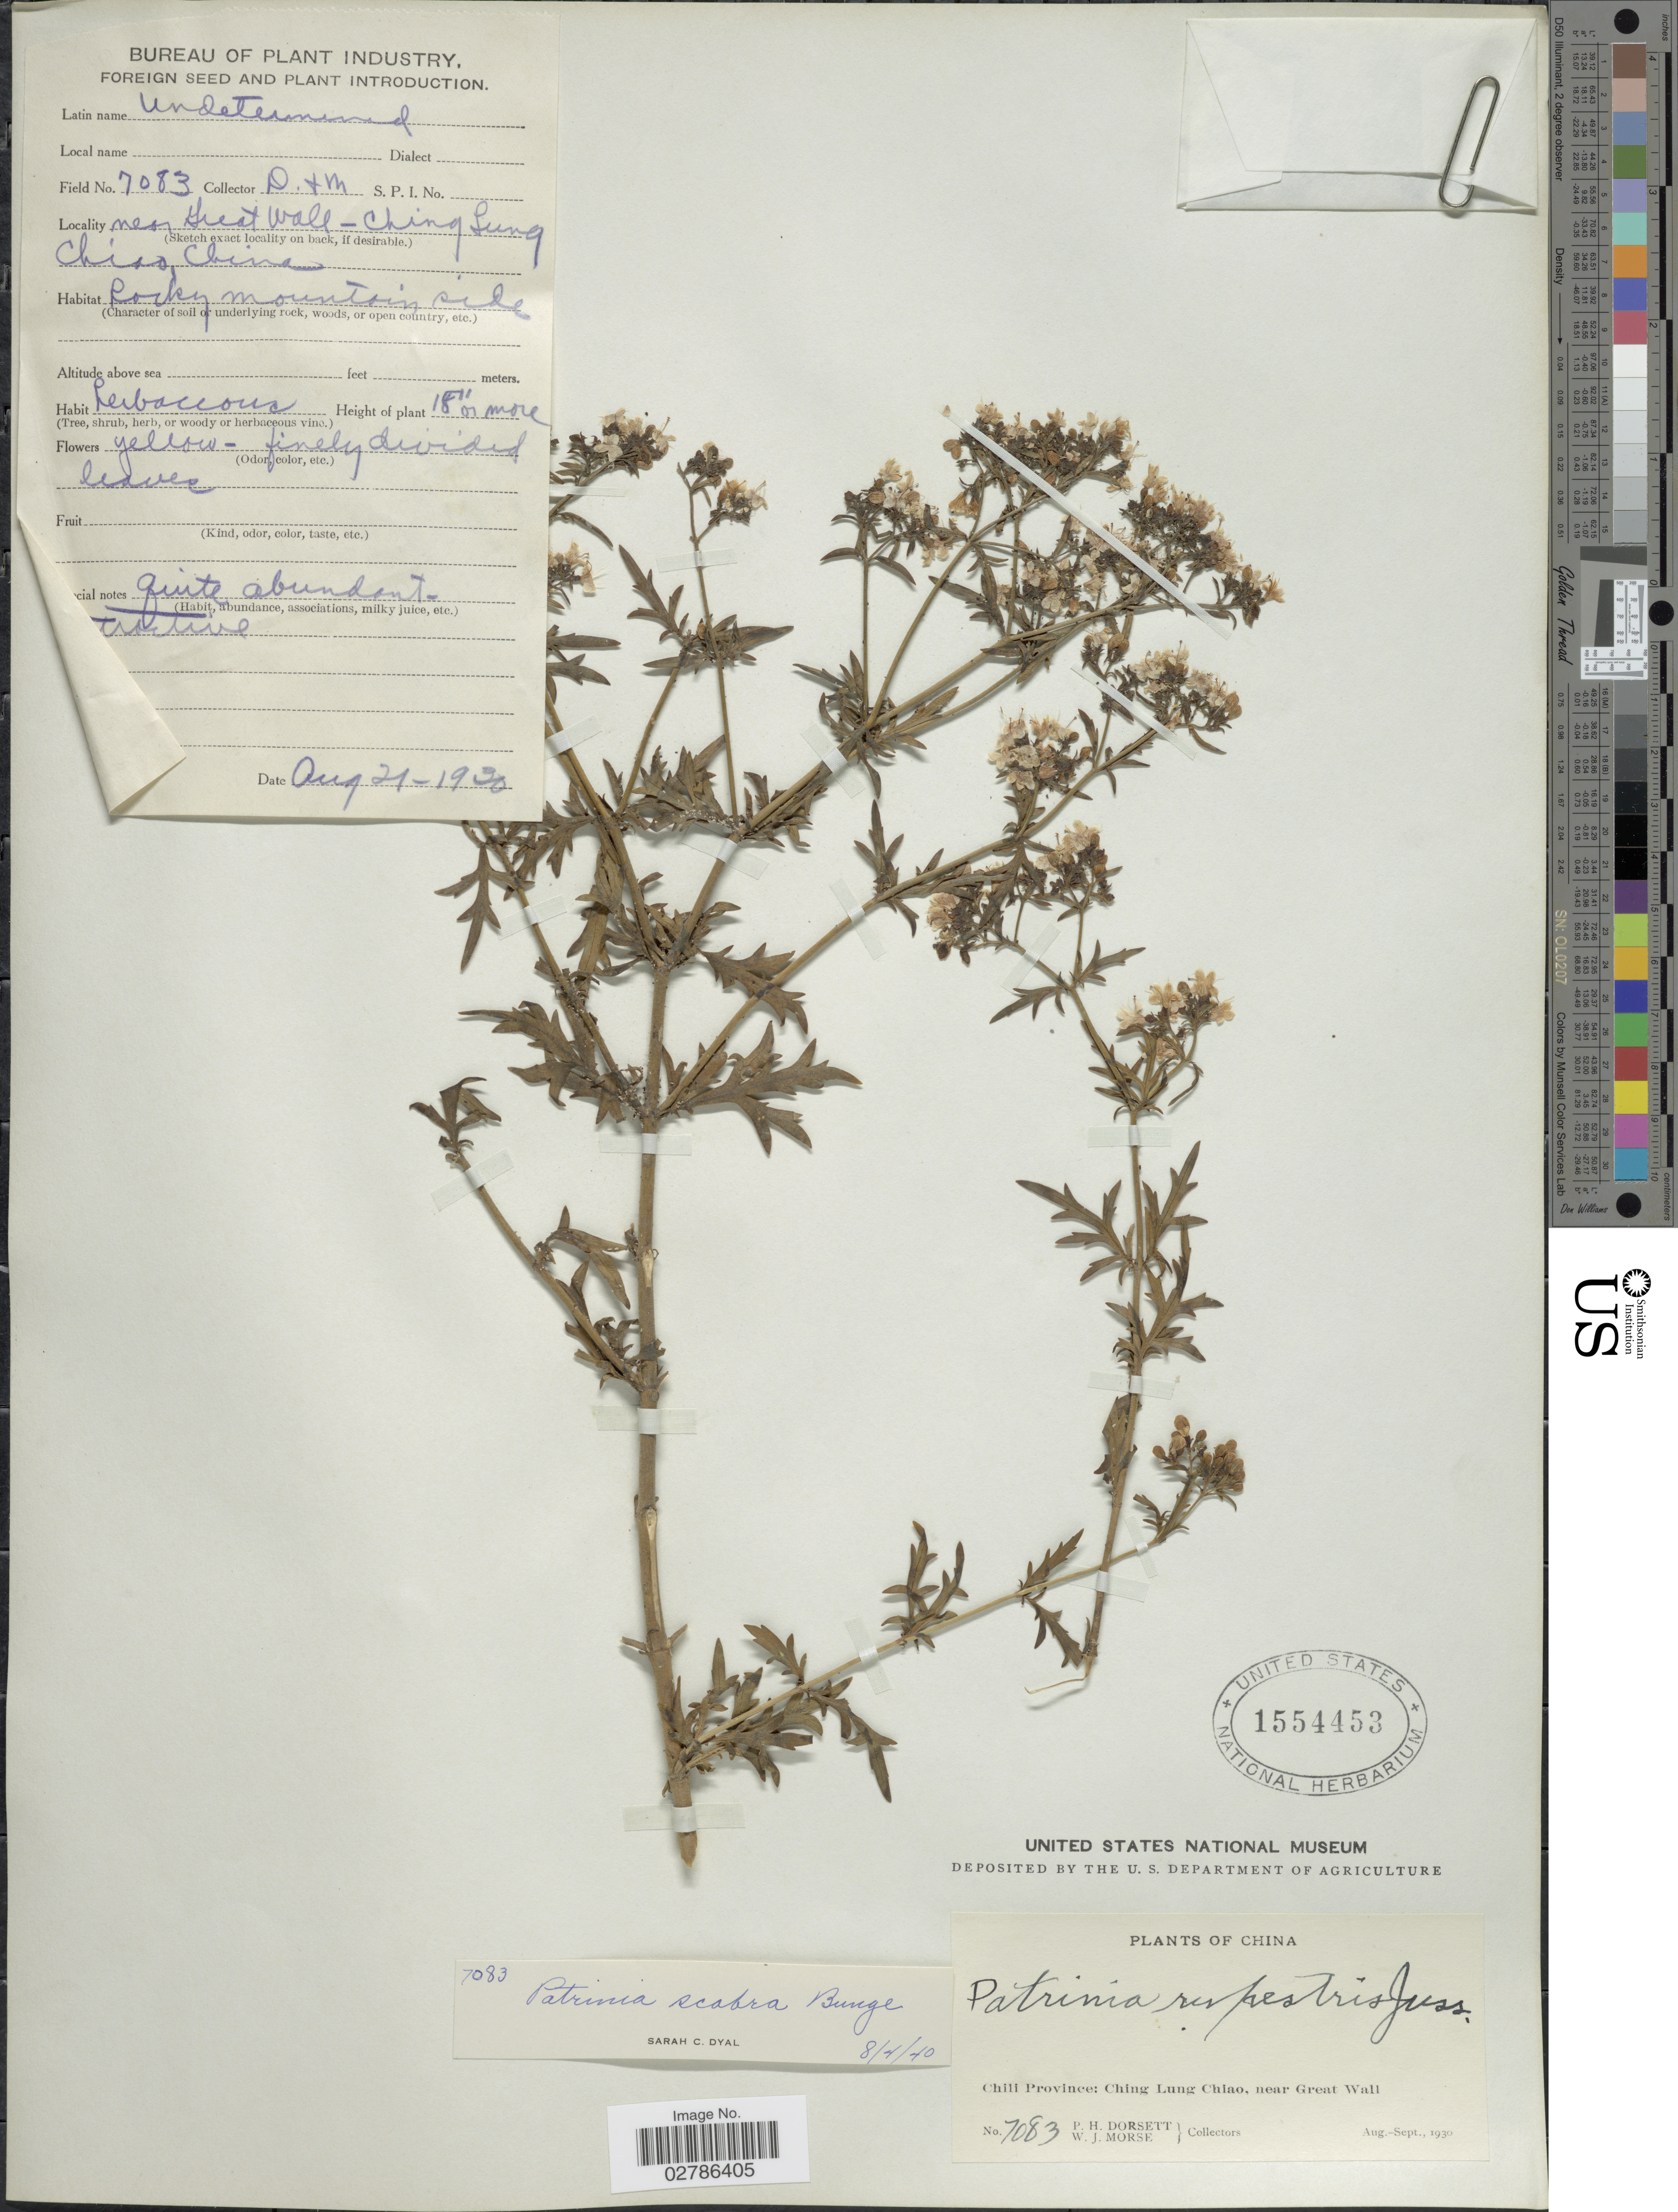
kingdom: Plantae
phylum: Tracheophyta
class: Magnoliopsida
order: Dipsacales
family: Caprifoliaceae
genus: Patrinia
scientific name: Patrinia scabra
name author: Bunge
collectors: P. H. Dorsett & W. J. Morse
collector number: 7083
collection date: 1930-08-21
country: China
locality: Chili Province, Ching Lung Chiao, near Great Wall, Rocky mountain side.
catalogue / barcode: US 1554453